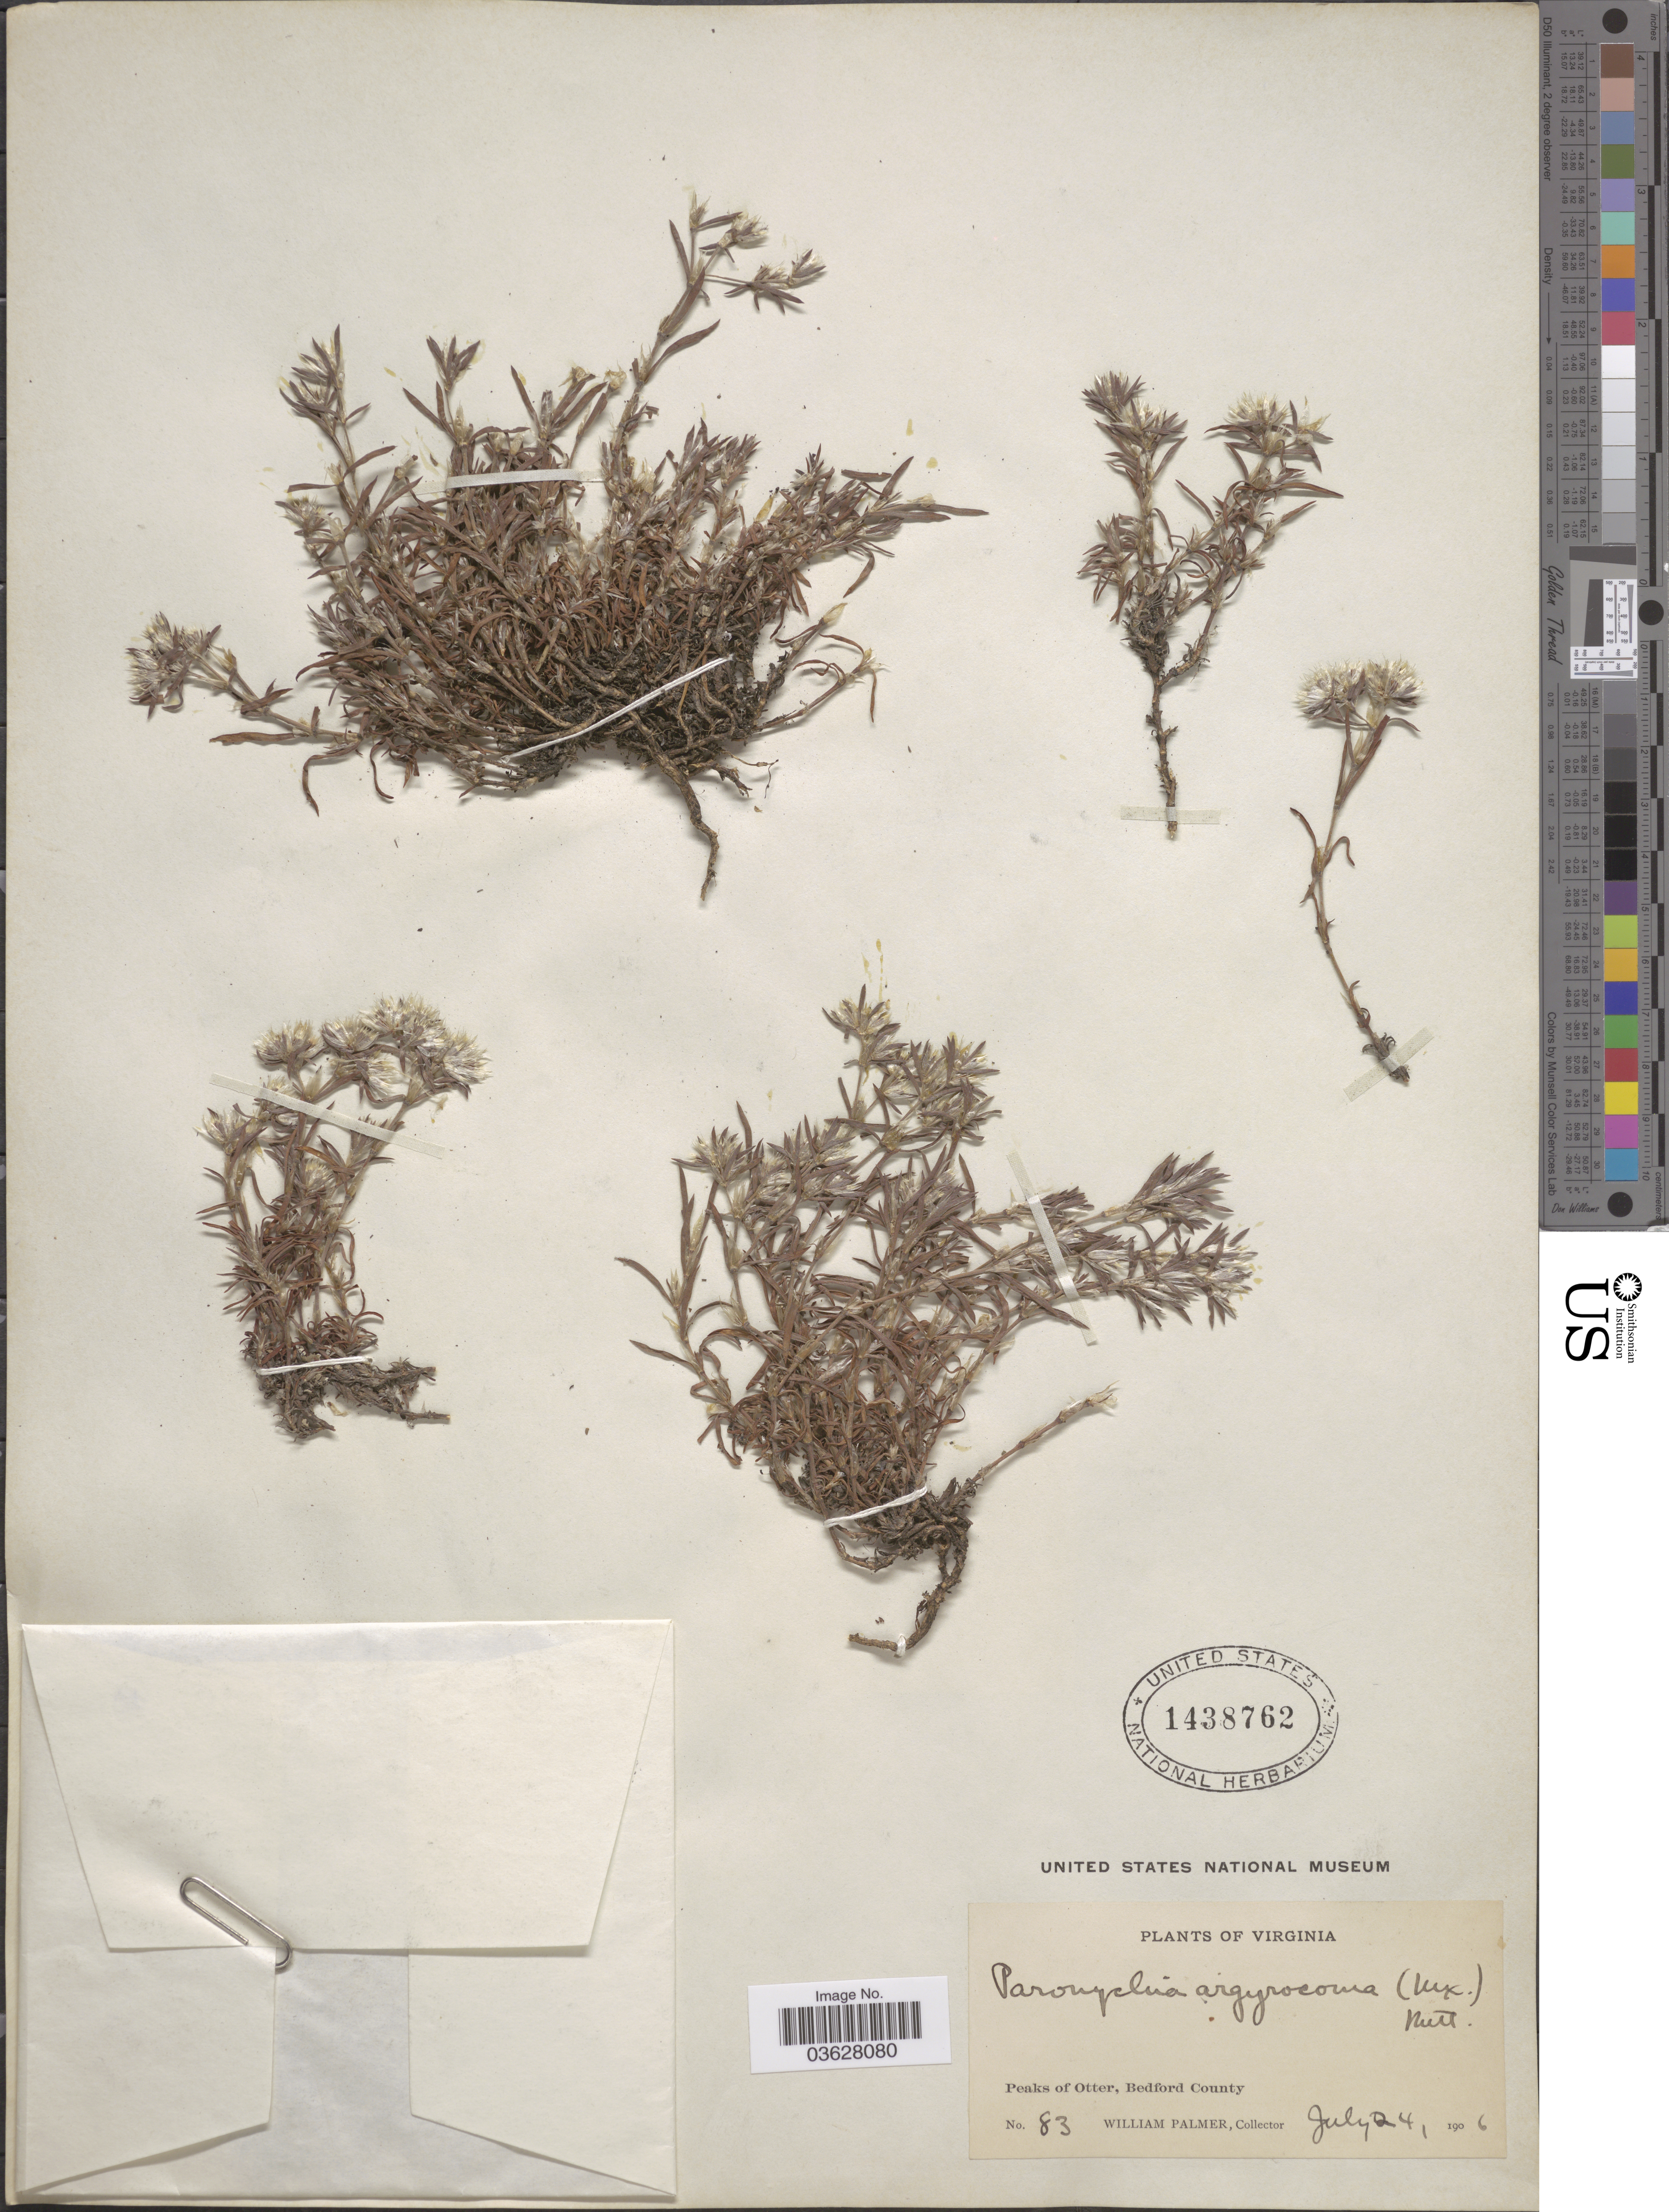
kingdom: Plantae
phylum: Tracheophyta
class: Magnoliopsida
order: Caryophyllales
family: Caryophyllaceae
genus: Paronychia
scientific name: Paronychia sp.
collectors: W. Palmer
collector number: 83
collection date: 1906-07-24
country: United States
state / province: Virginia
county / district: Bedford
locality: Peaks of Otter, Bedford County.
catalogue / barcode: US 1438762